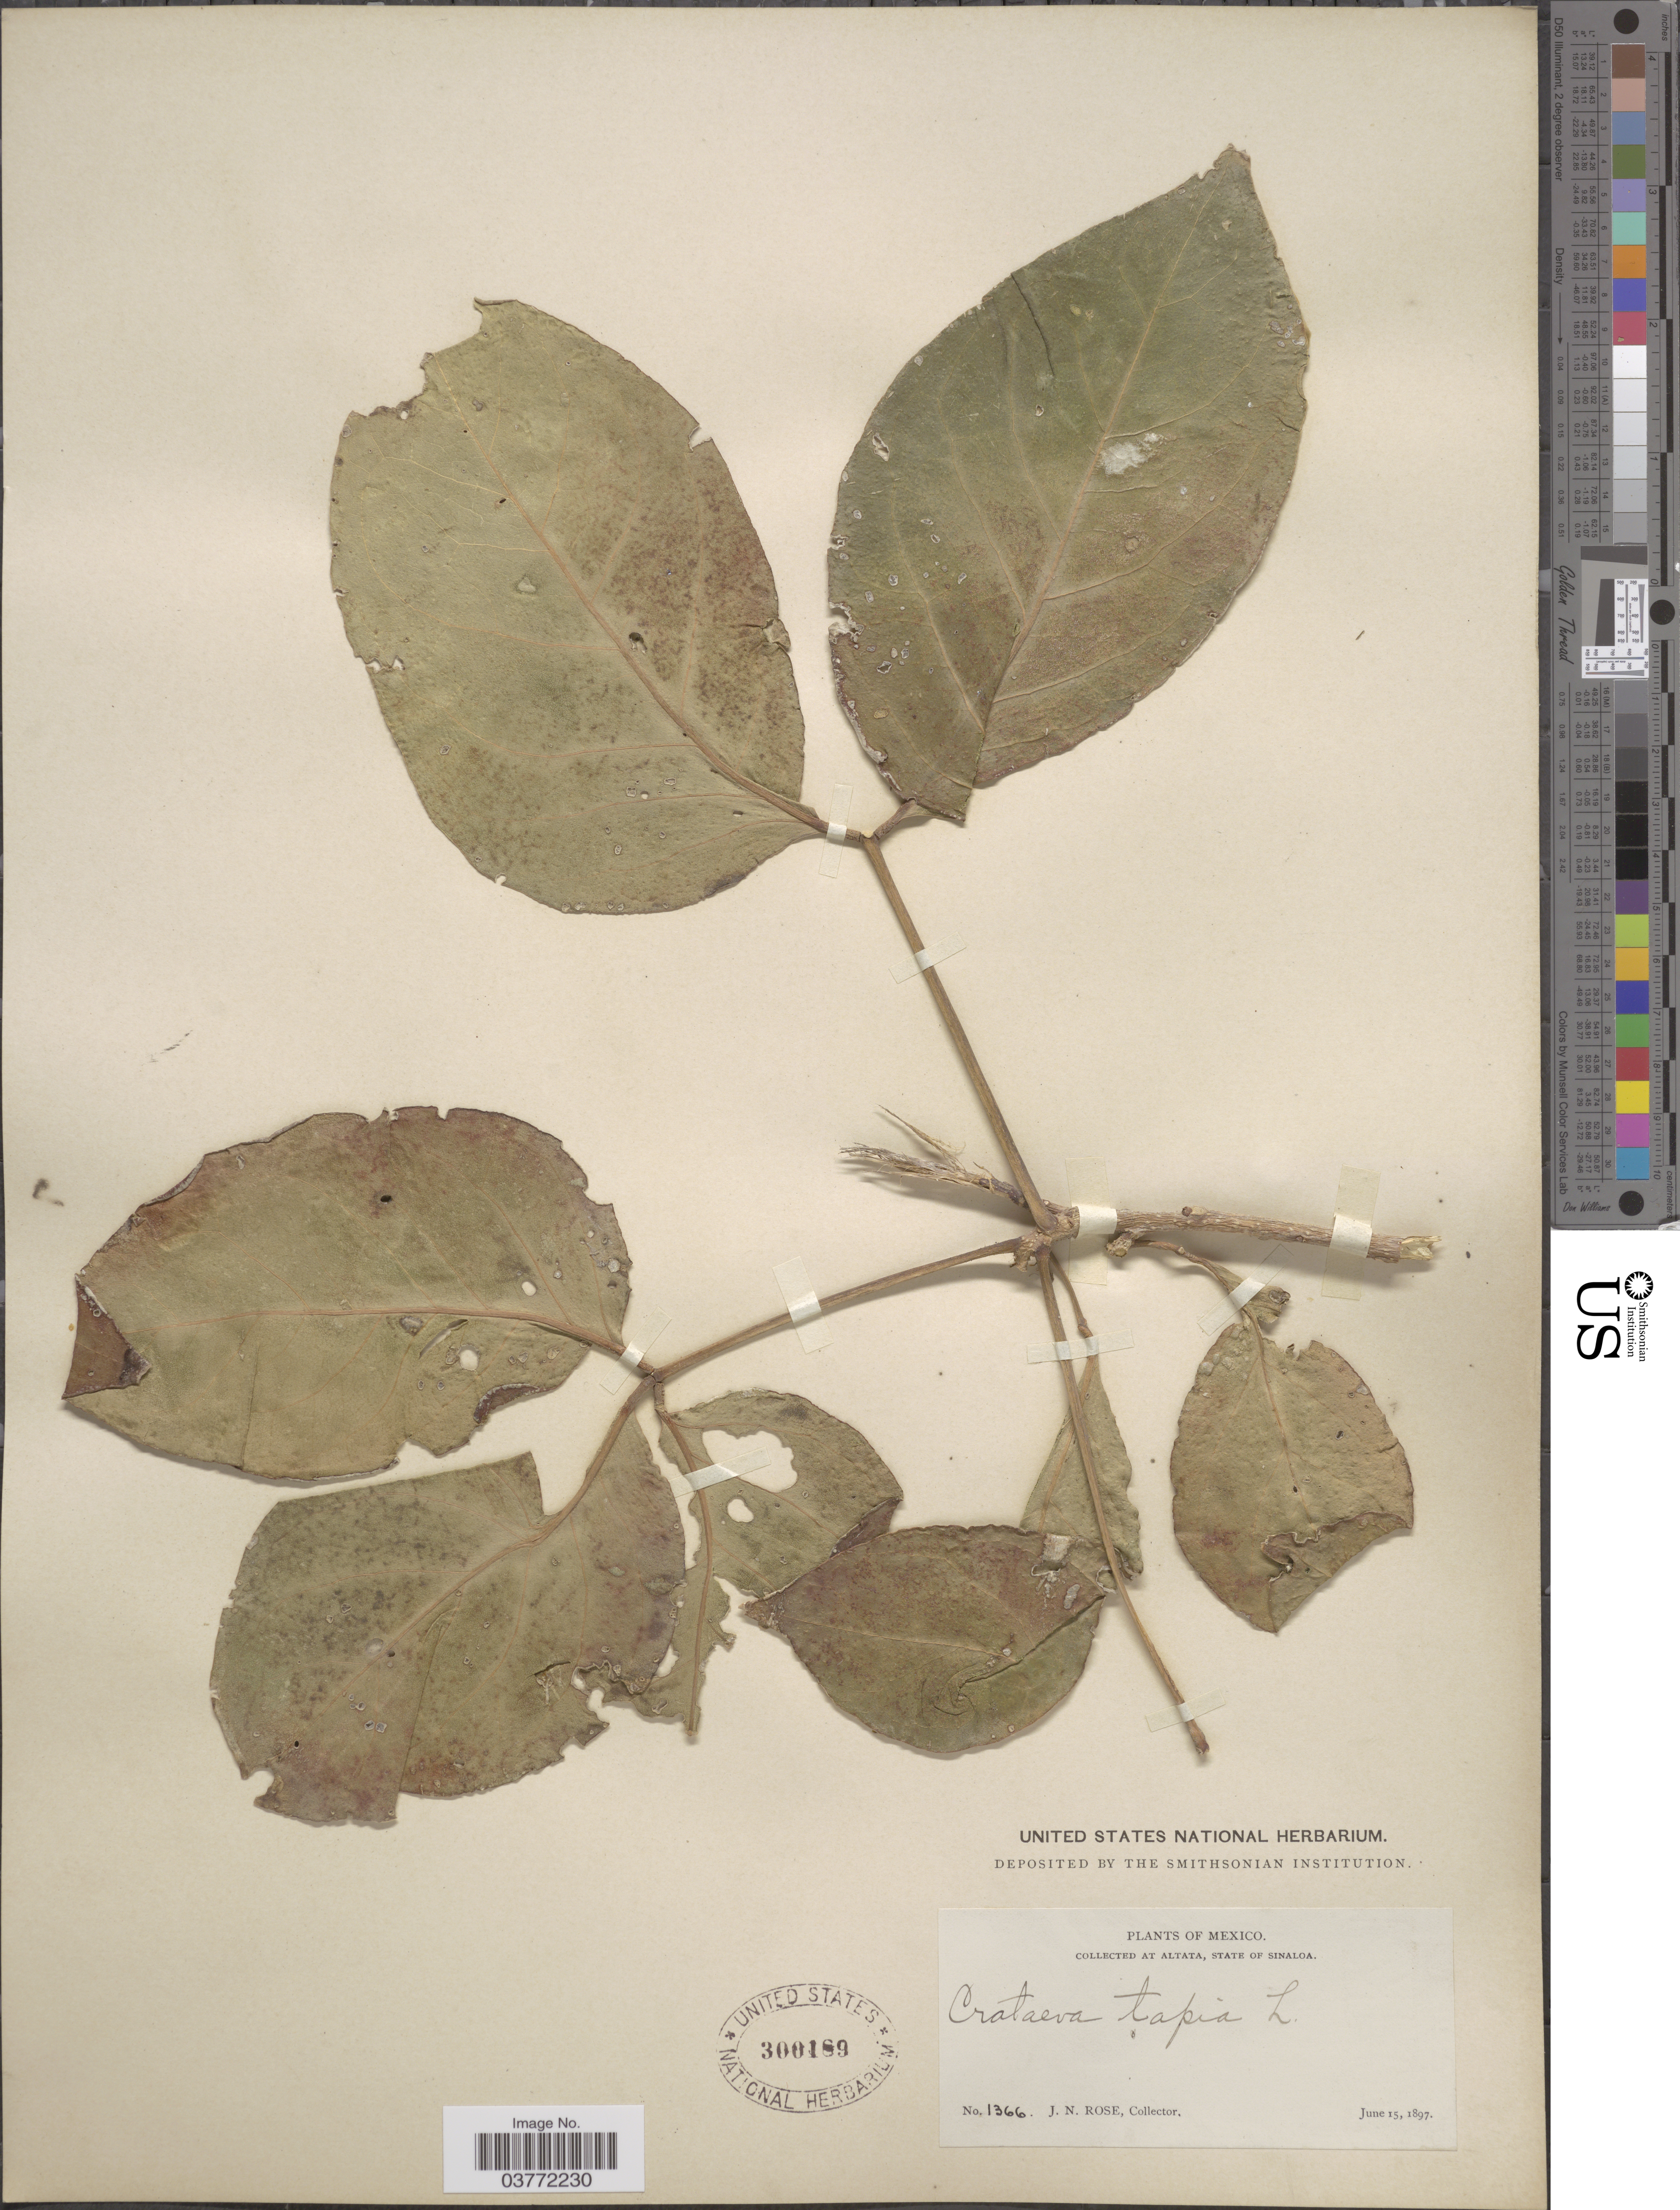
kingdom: Plantae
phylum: Tracheophyta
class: Magnoliopsida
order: Brassicales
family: Capparaceae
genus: Crateva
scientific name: Crateva tapia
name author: L.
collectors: J. N. Rose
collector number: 1366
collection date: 1897-06-15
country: Mexico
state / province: Sinaloa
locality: Altata.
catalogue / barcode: US 300189